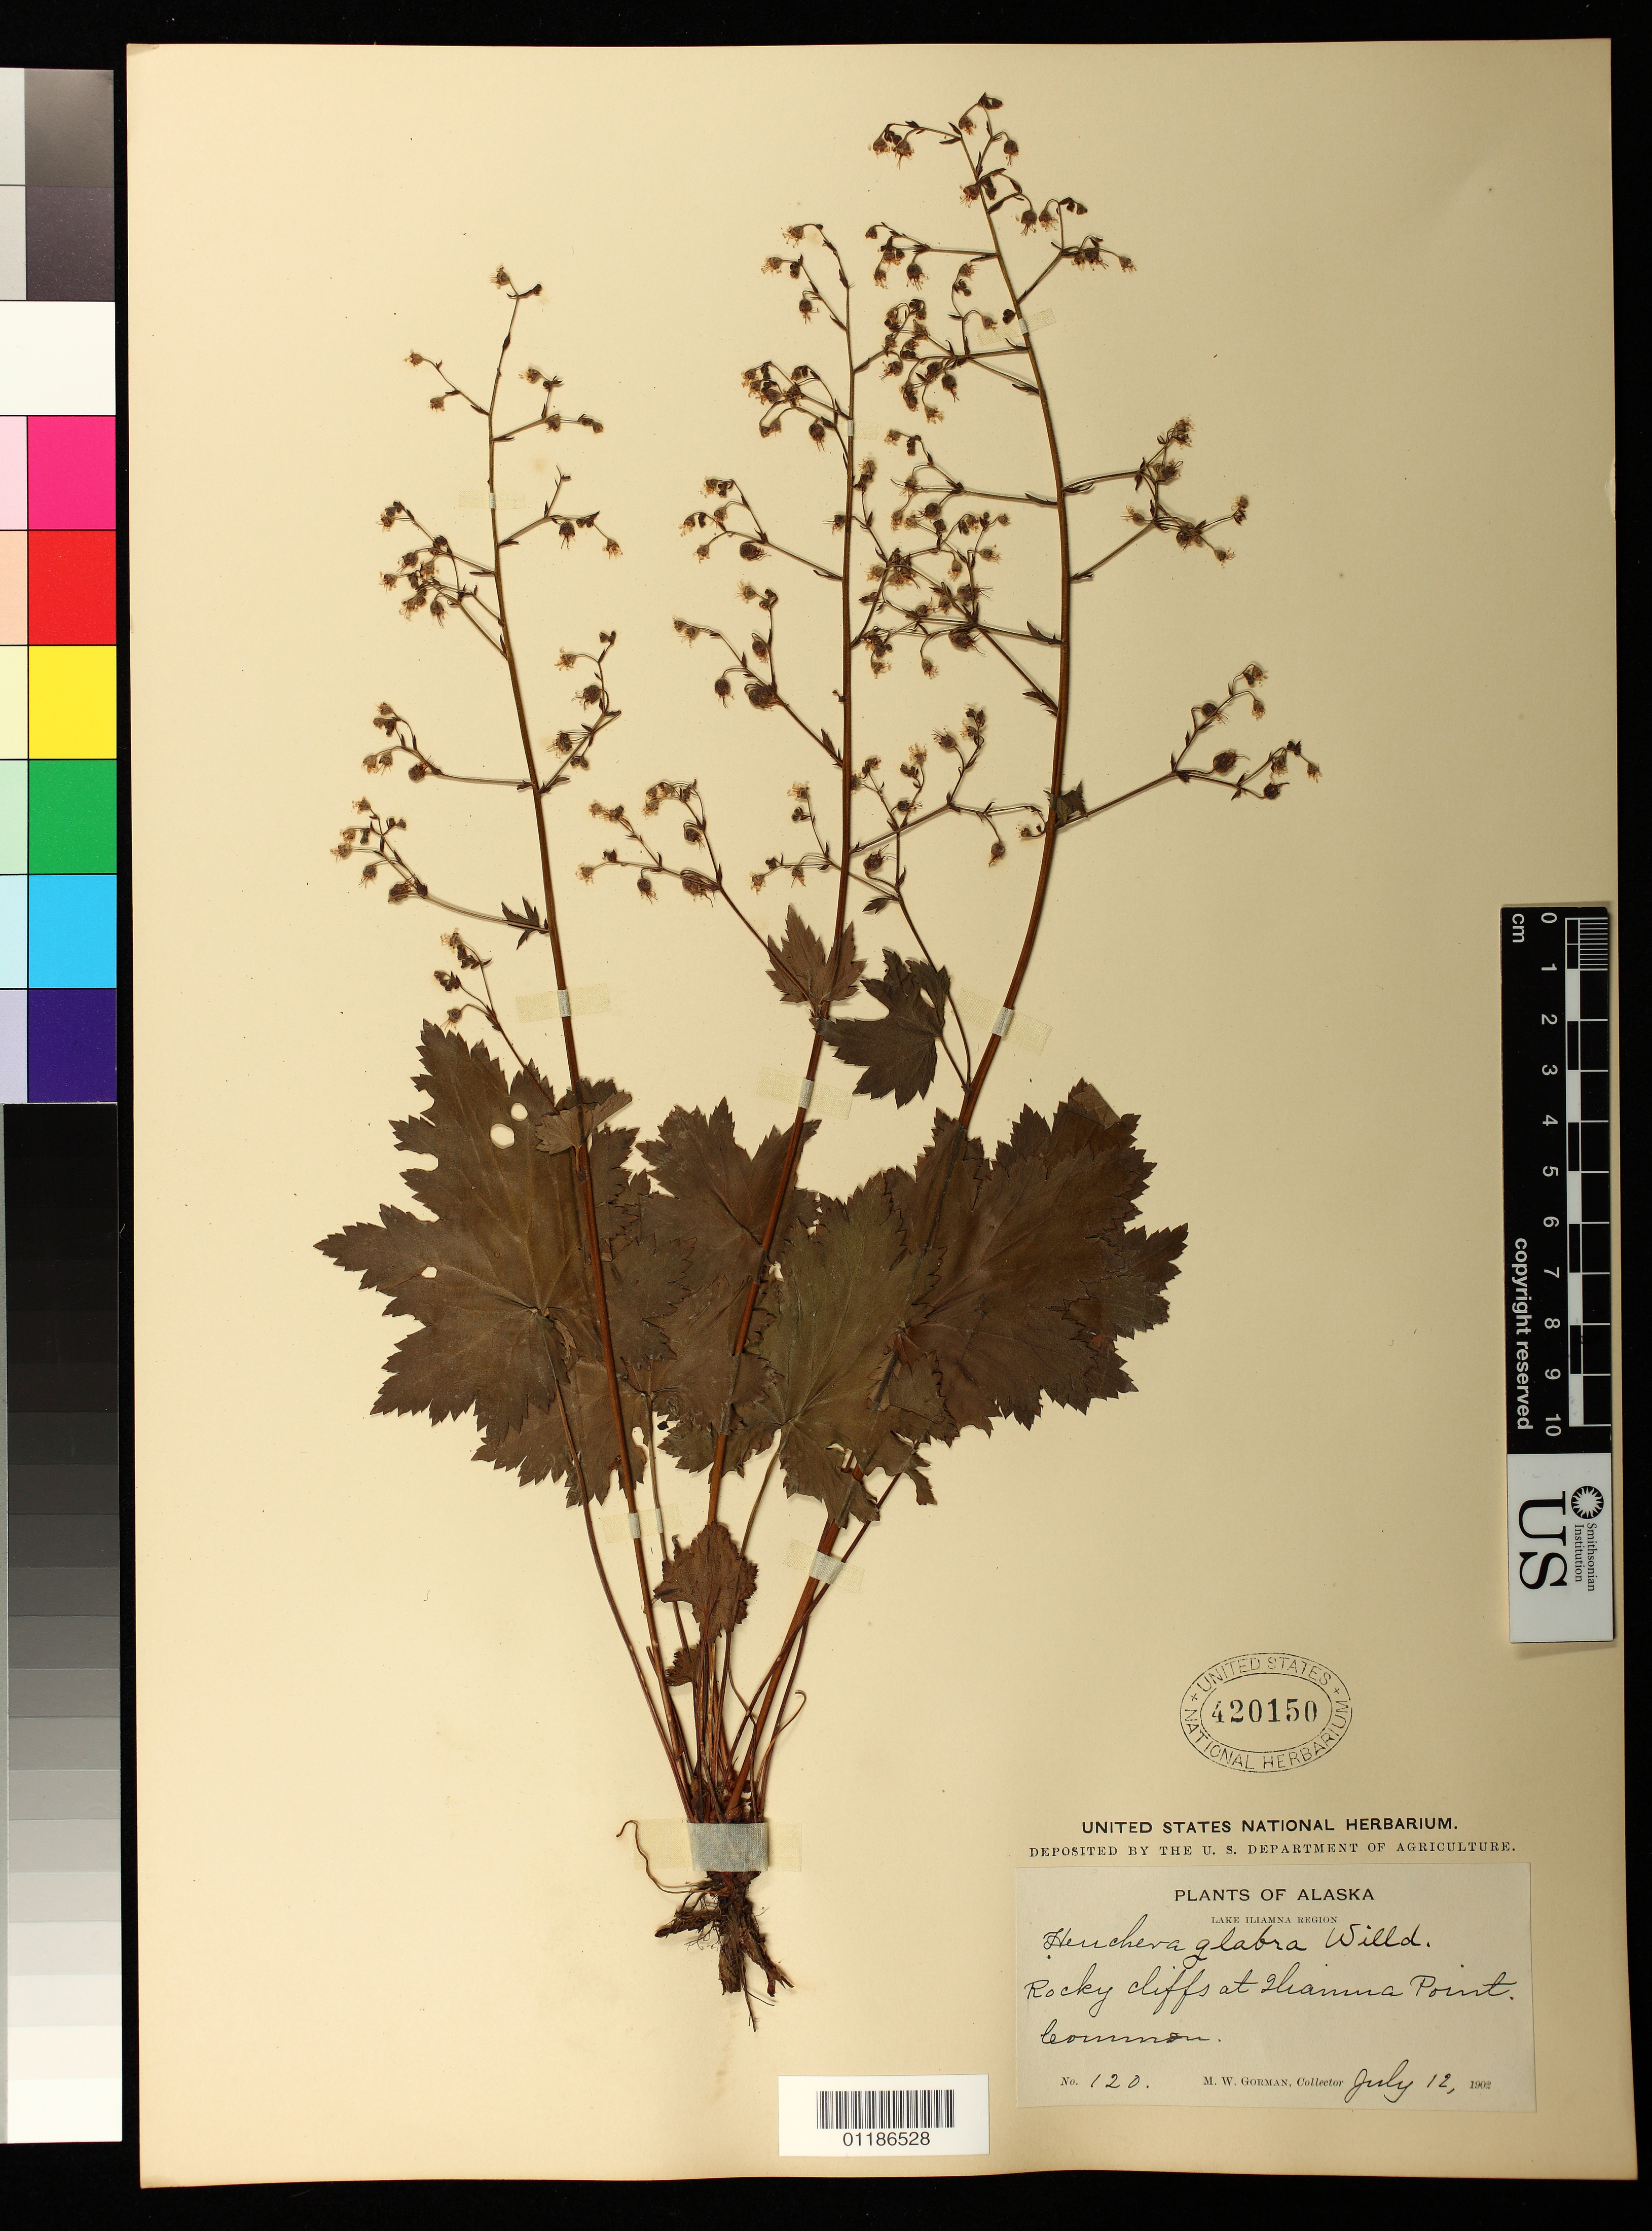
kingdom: Plantae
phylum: Tracheophyta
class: Magnoliopsida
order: Saxifragales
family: Saxifragaceae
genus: Heuchera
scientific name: Heuchera glabra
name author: Willd. ex Roem. & Schult.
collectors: M. W. Gorman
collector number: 120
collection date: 1902-07-12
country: United States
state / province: Alaska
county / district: Lake and Peninsula Borough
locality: Rocky cliffs at Iliamna Point.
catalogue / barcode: US 420150